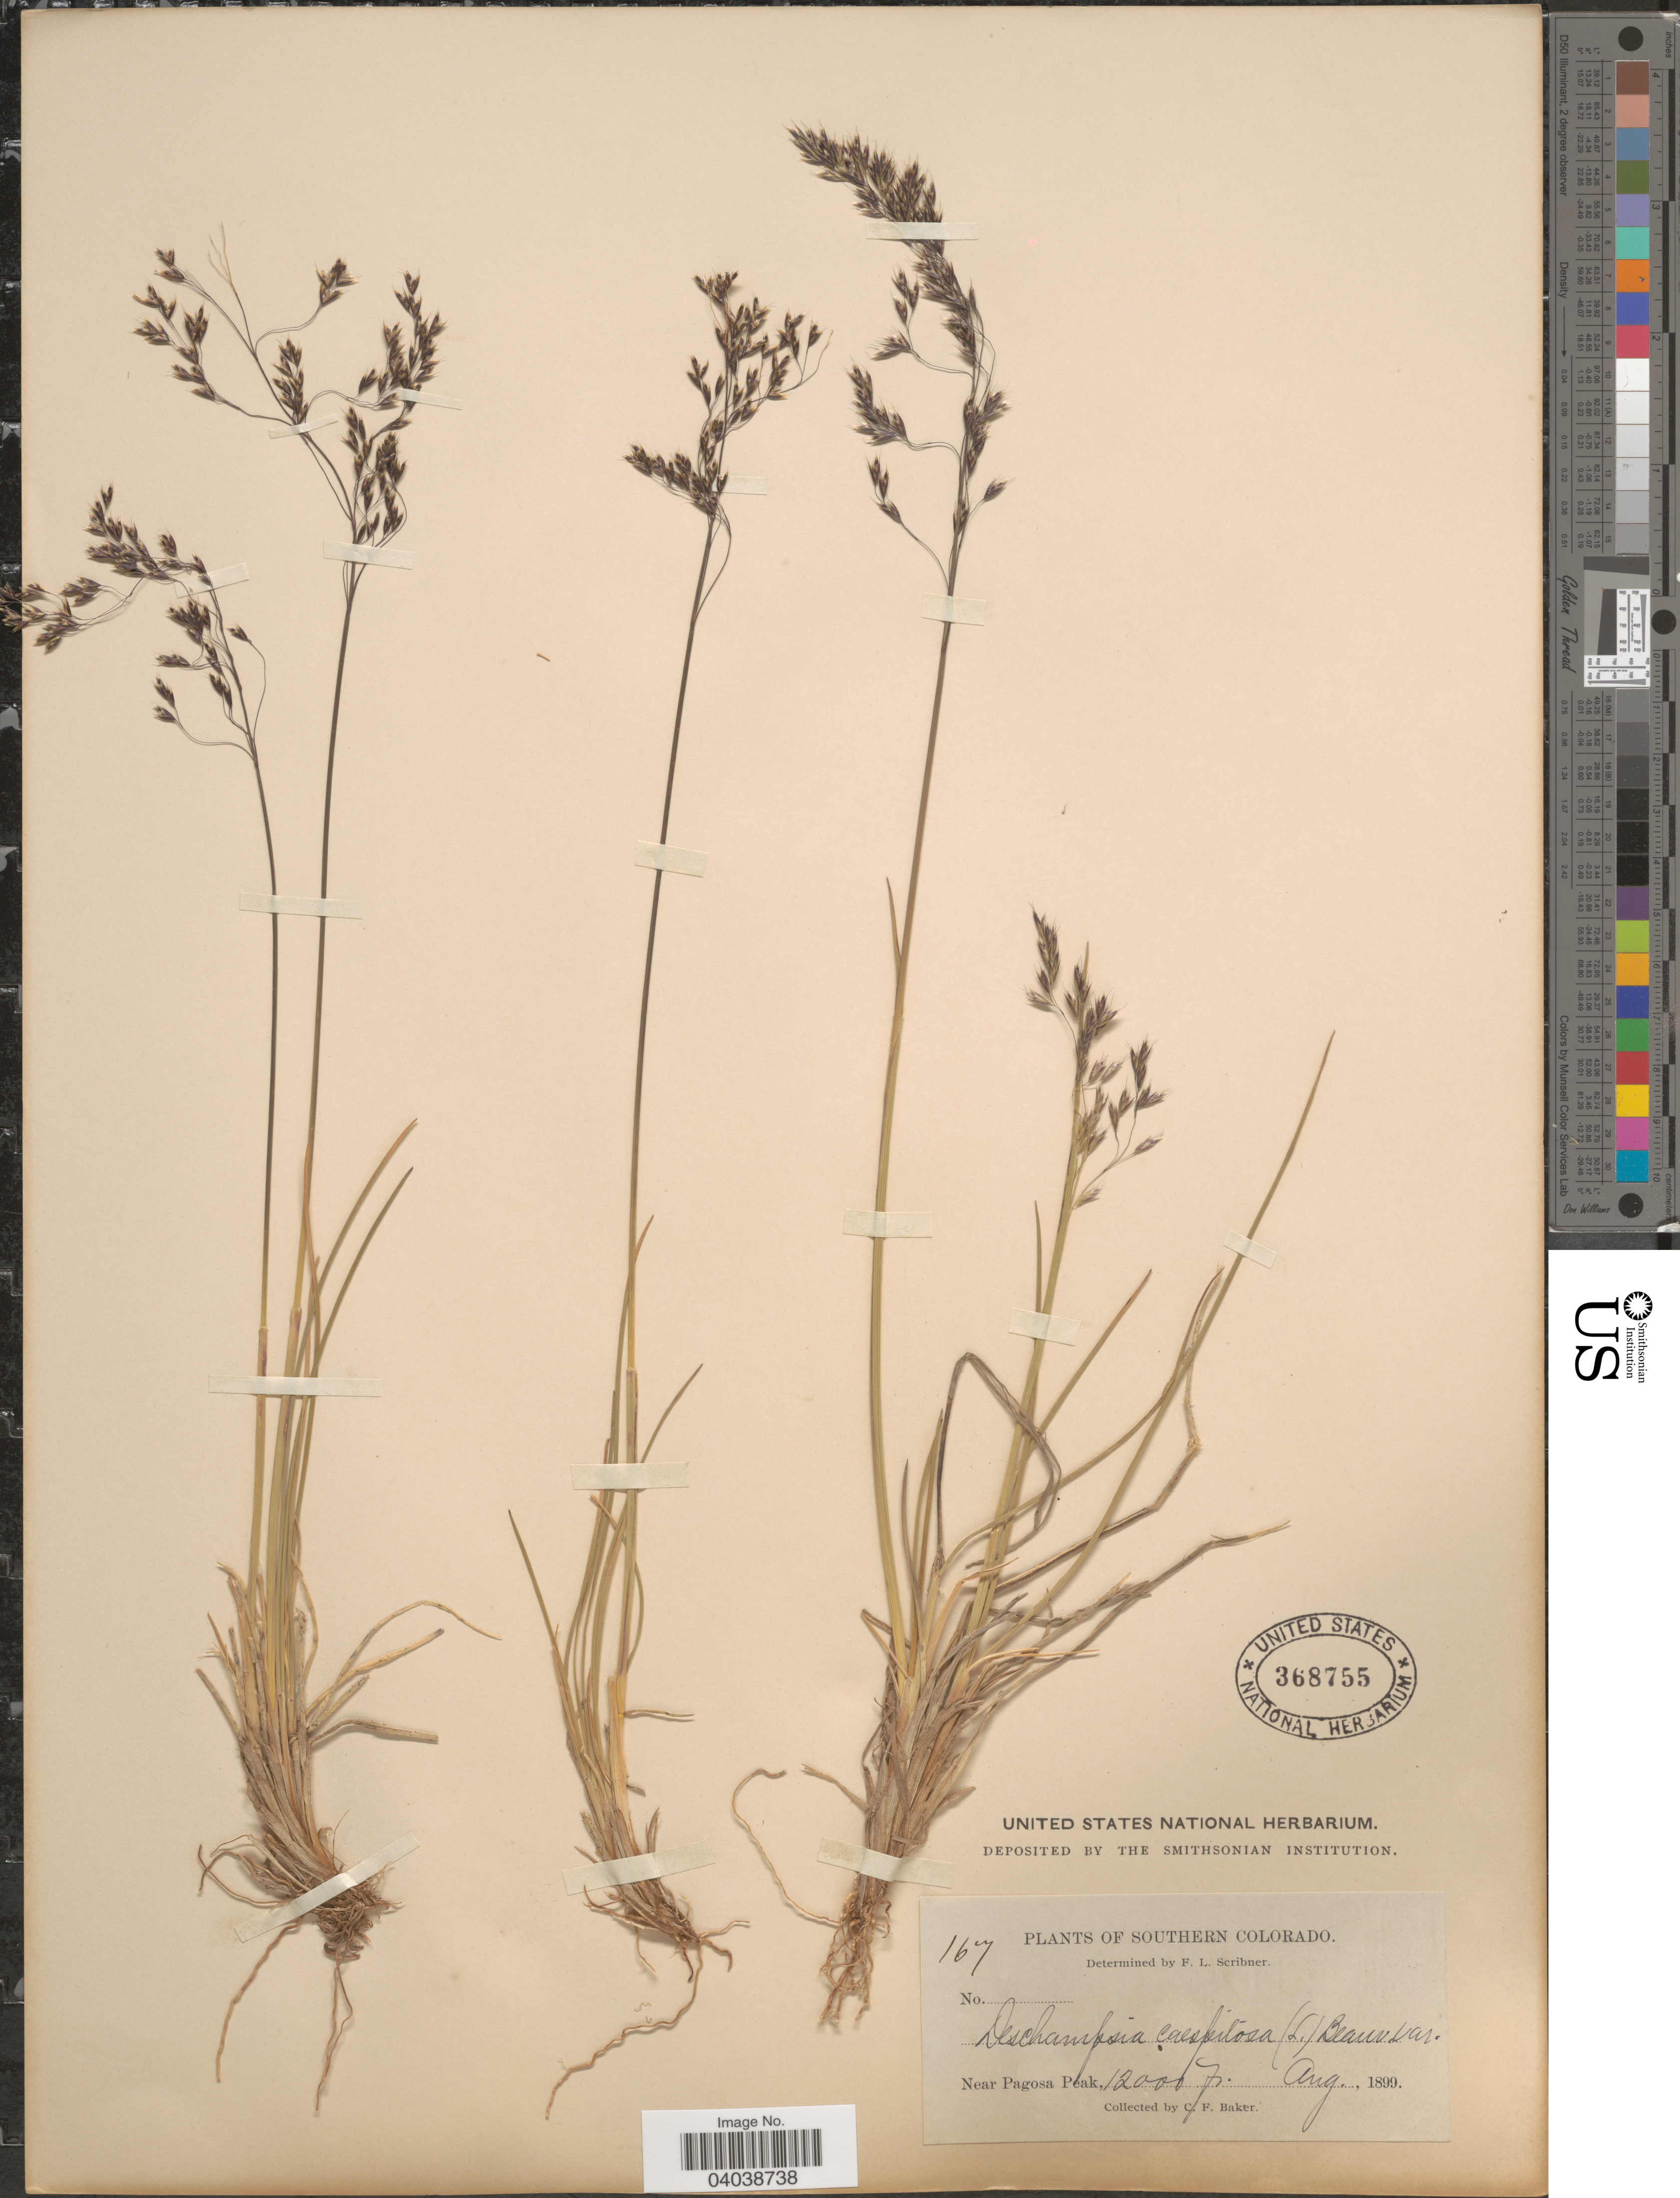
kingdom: Plantae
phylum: Tracheophyta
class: Liliopsida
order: Poales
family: Poaceae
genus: Deschampsia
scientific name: Deschampsia cespitosa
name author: (L.) P. Beauv.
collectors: C. F. Baker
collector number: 167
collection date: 1899-08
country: United States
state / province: Colorado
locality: Southern Colorado. Near Pagosa Peak.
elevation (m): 3658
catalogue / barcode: US 368755